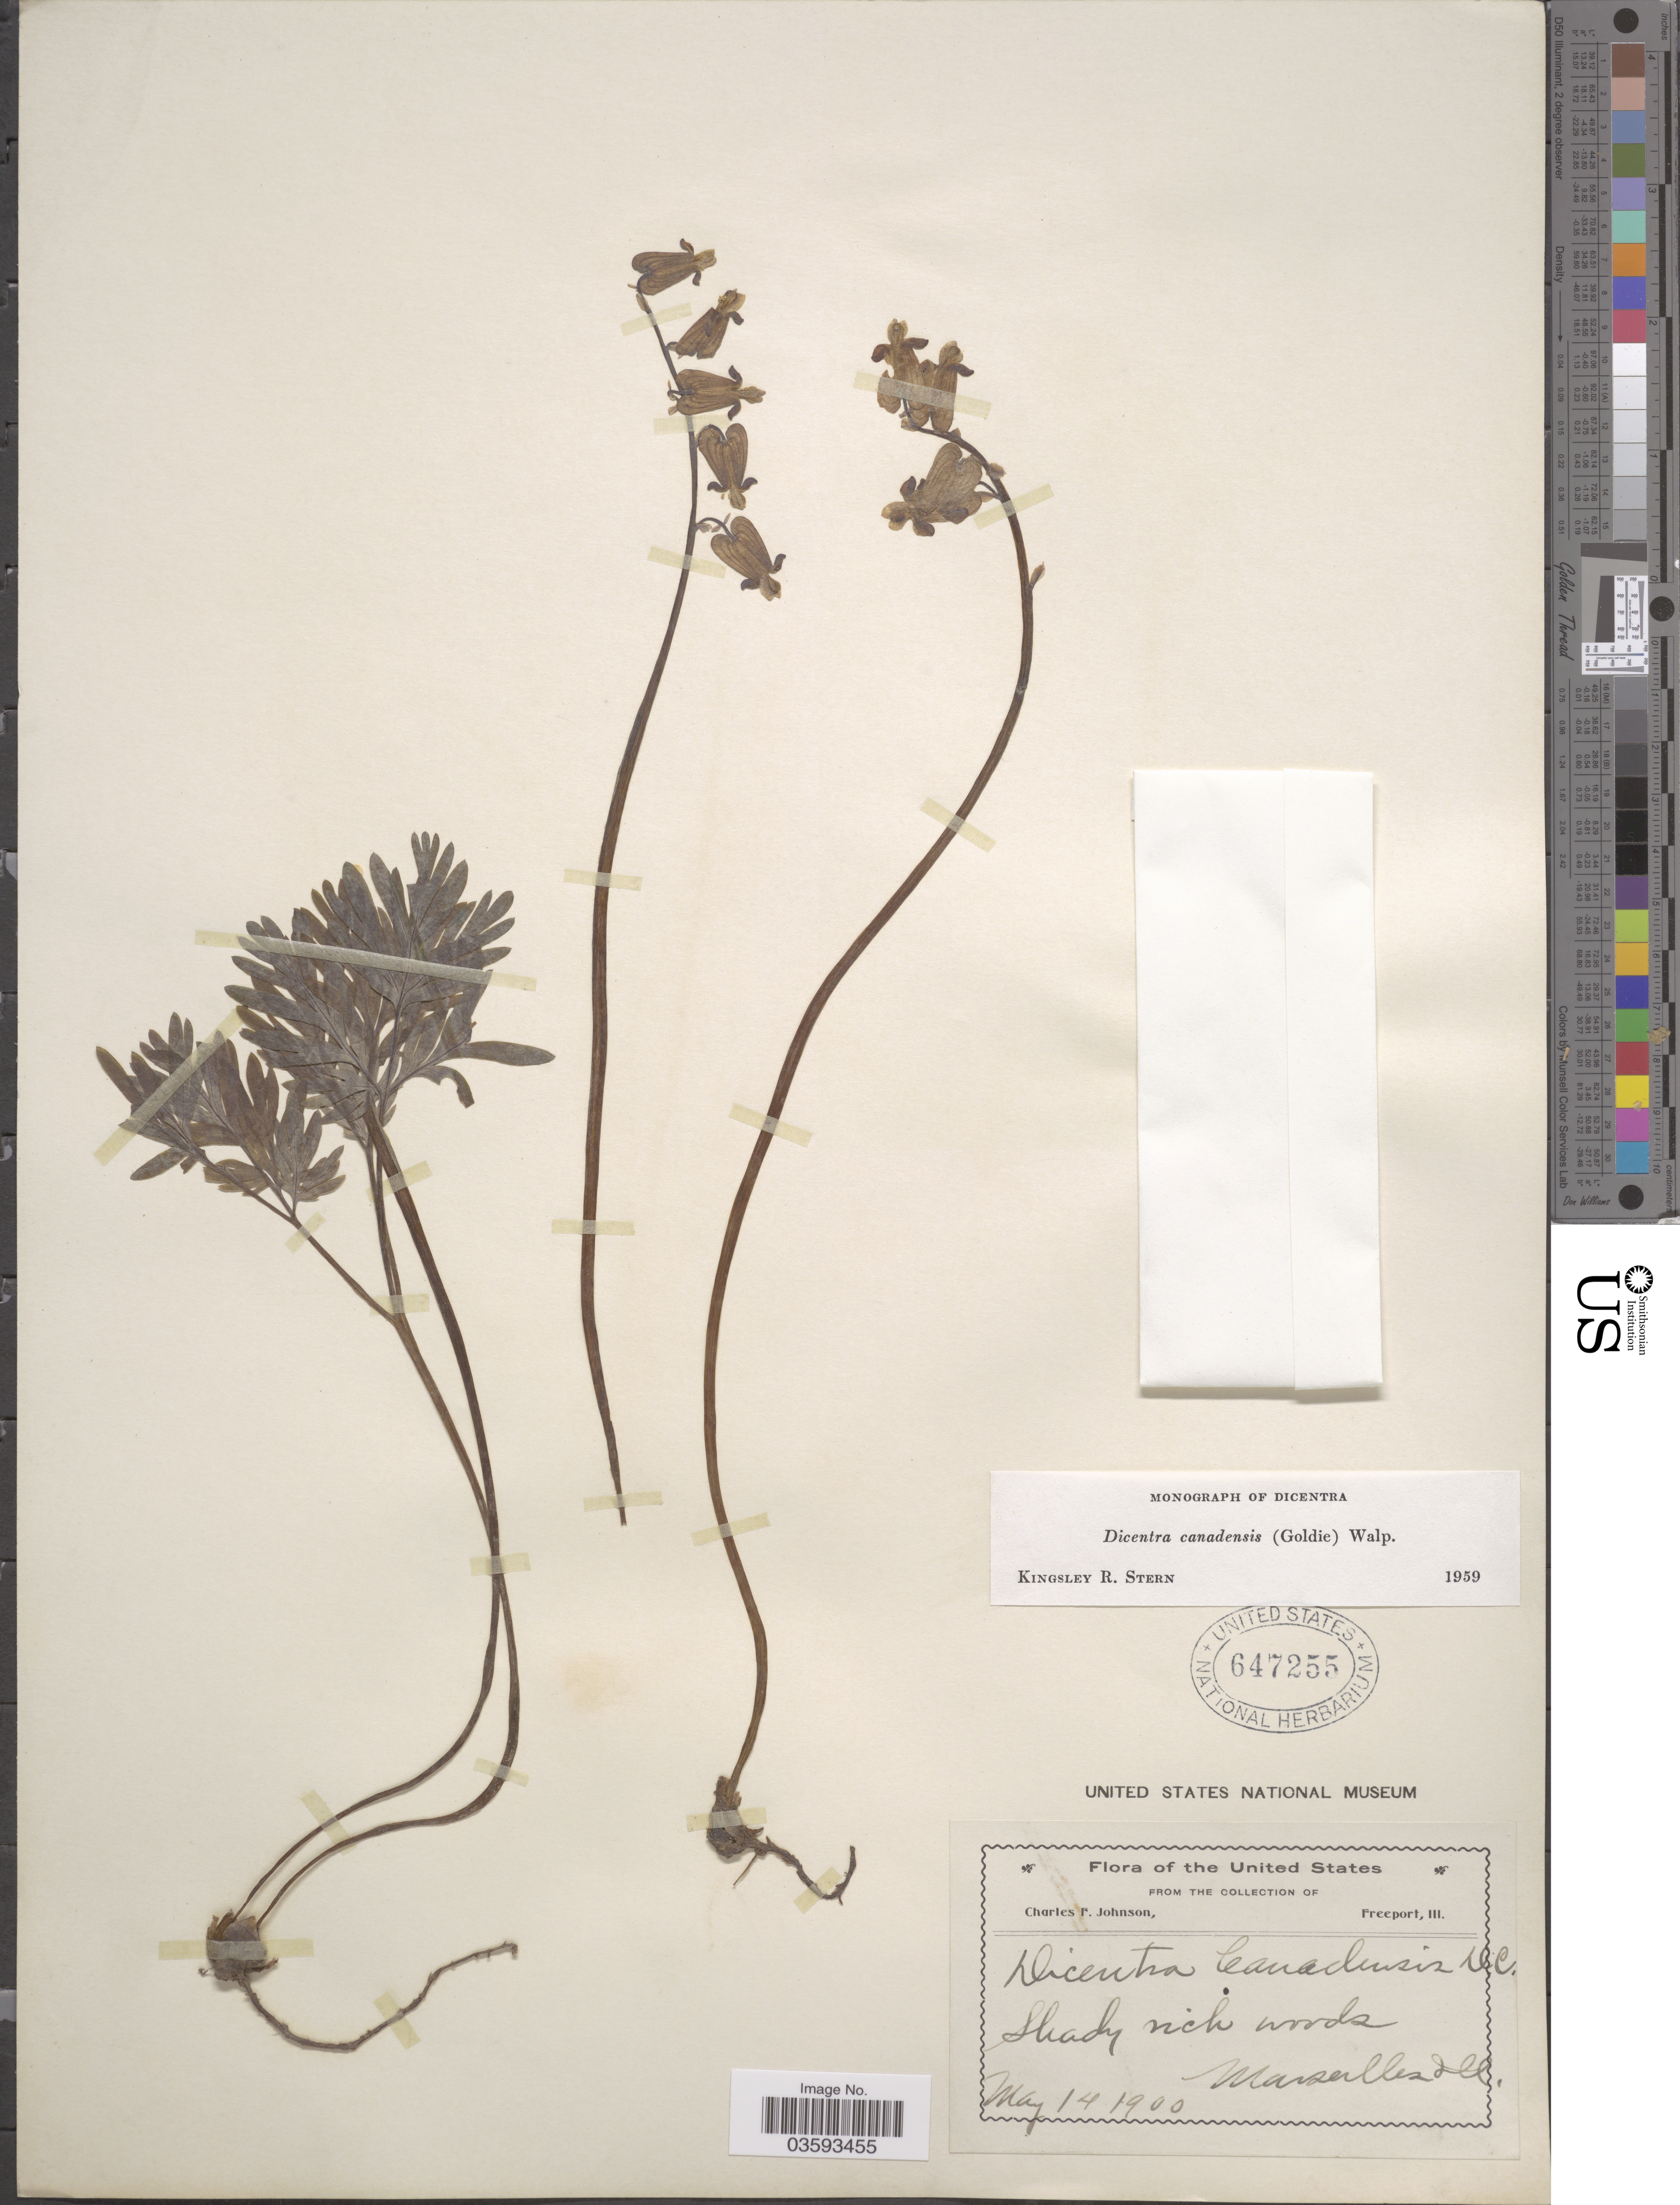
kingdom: Plantae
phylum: Tracheophyta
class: Magnoliopsida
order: Ranunculales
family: Papaveraceae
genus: Dicentra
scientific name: Dicentra canadensis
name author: (Goldie) Walp.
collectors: C. F. Johnson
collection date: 1900-05-14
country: United States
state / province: Illinois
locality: Marseilles.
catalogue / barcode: US 647255